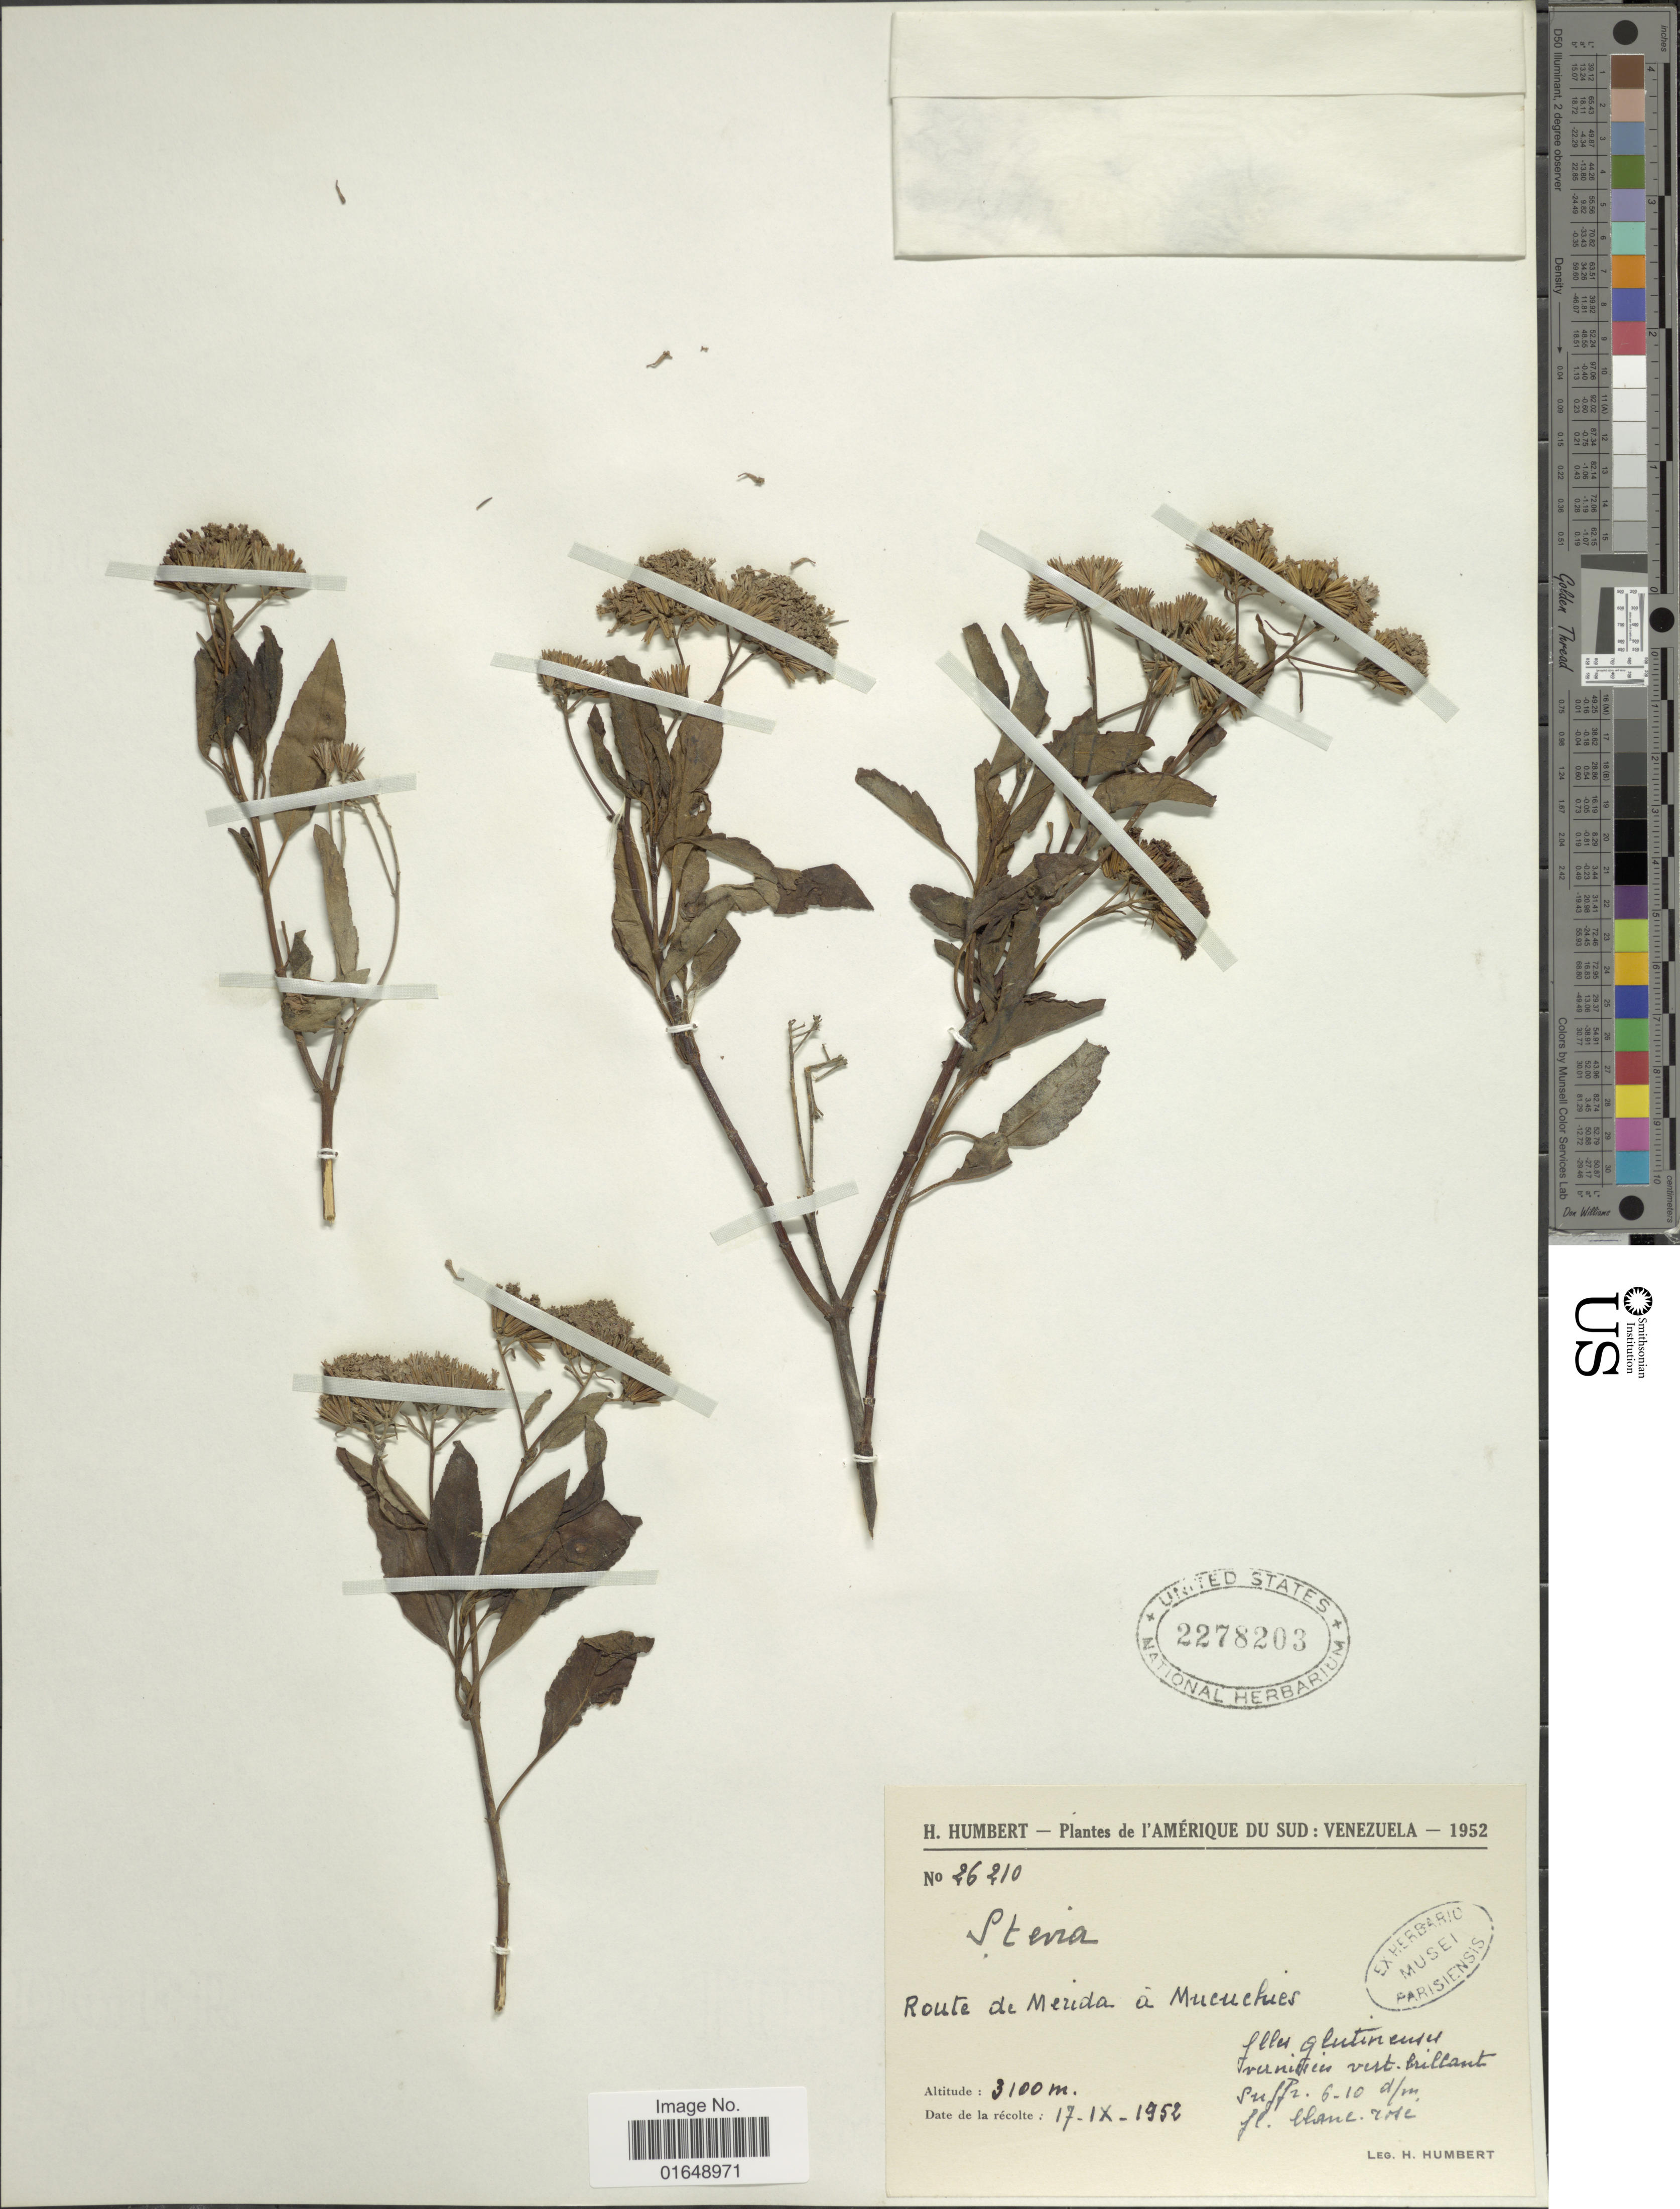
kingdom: Plantae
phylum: Tracheophyta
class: Magnoliopsida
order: Asterales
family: Asteraceae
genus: Stevia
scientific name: Stevia sp.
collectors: H. Humbert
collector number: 26210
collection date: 1952-09-17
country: Venezuela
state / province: Mérida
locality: Route de Merida á Mucuches.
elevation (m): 3100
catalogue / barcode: US 2278203